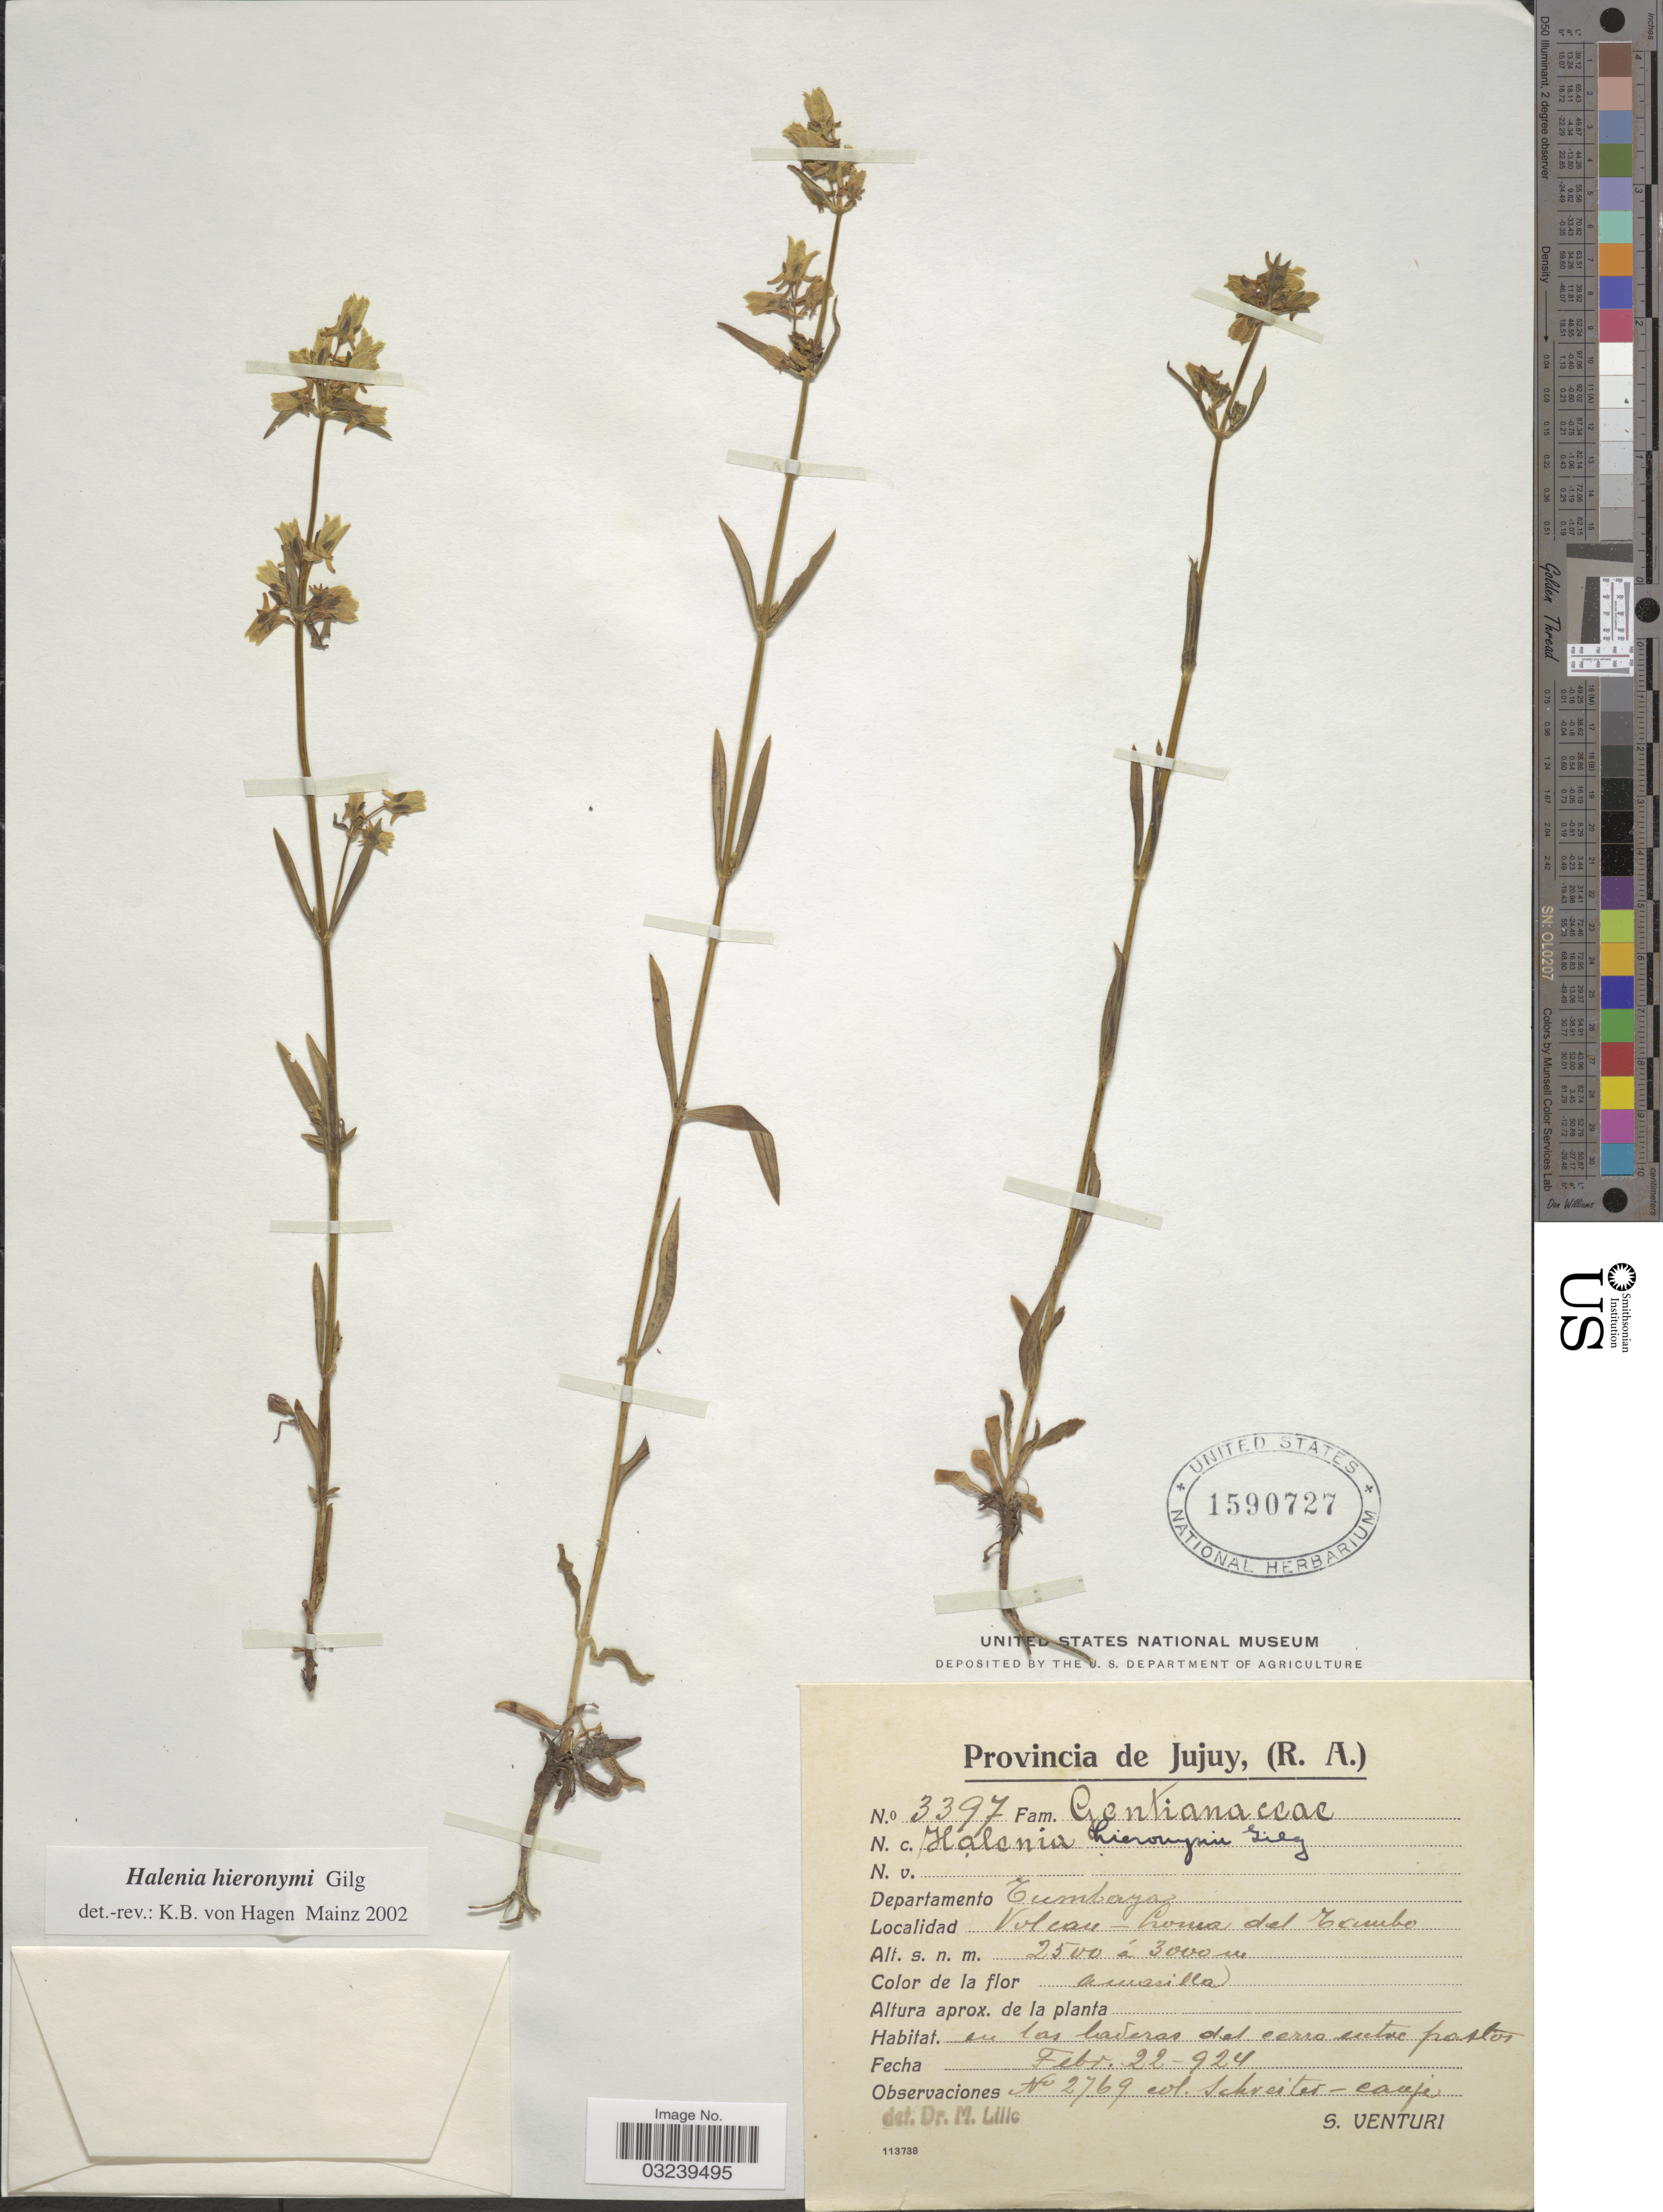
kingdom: Plantae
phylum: Tracheophyta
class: Magnoliopsida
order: Gentianales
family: Gentianaceae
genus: Halenia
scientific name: Halenia hieronymi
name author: Gilg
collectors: S. Venturi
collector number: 3397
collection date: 1924-02-22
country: Argentina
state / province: Jujuy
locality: Provincia de Jujuy, (R.A.) Departamento Tumbaya, Volcan, Loma de Tambo.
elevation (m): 2500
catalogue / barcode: US 1590727